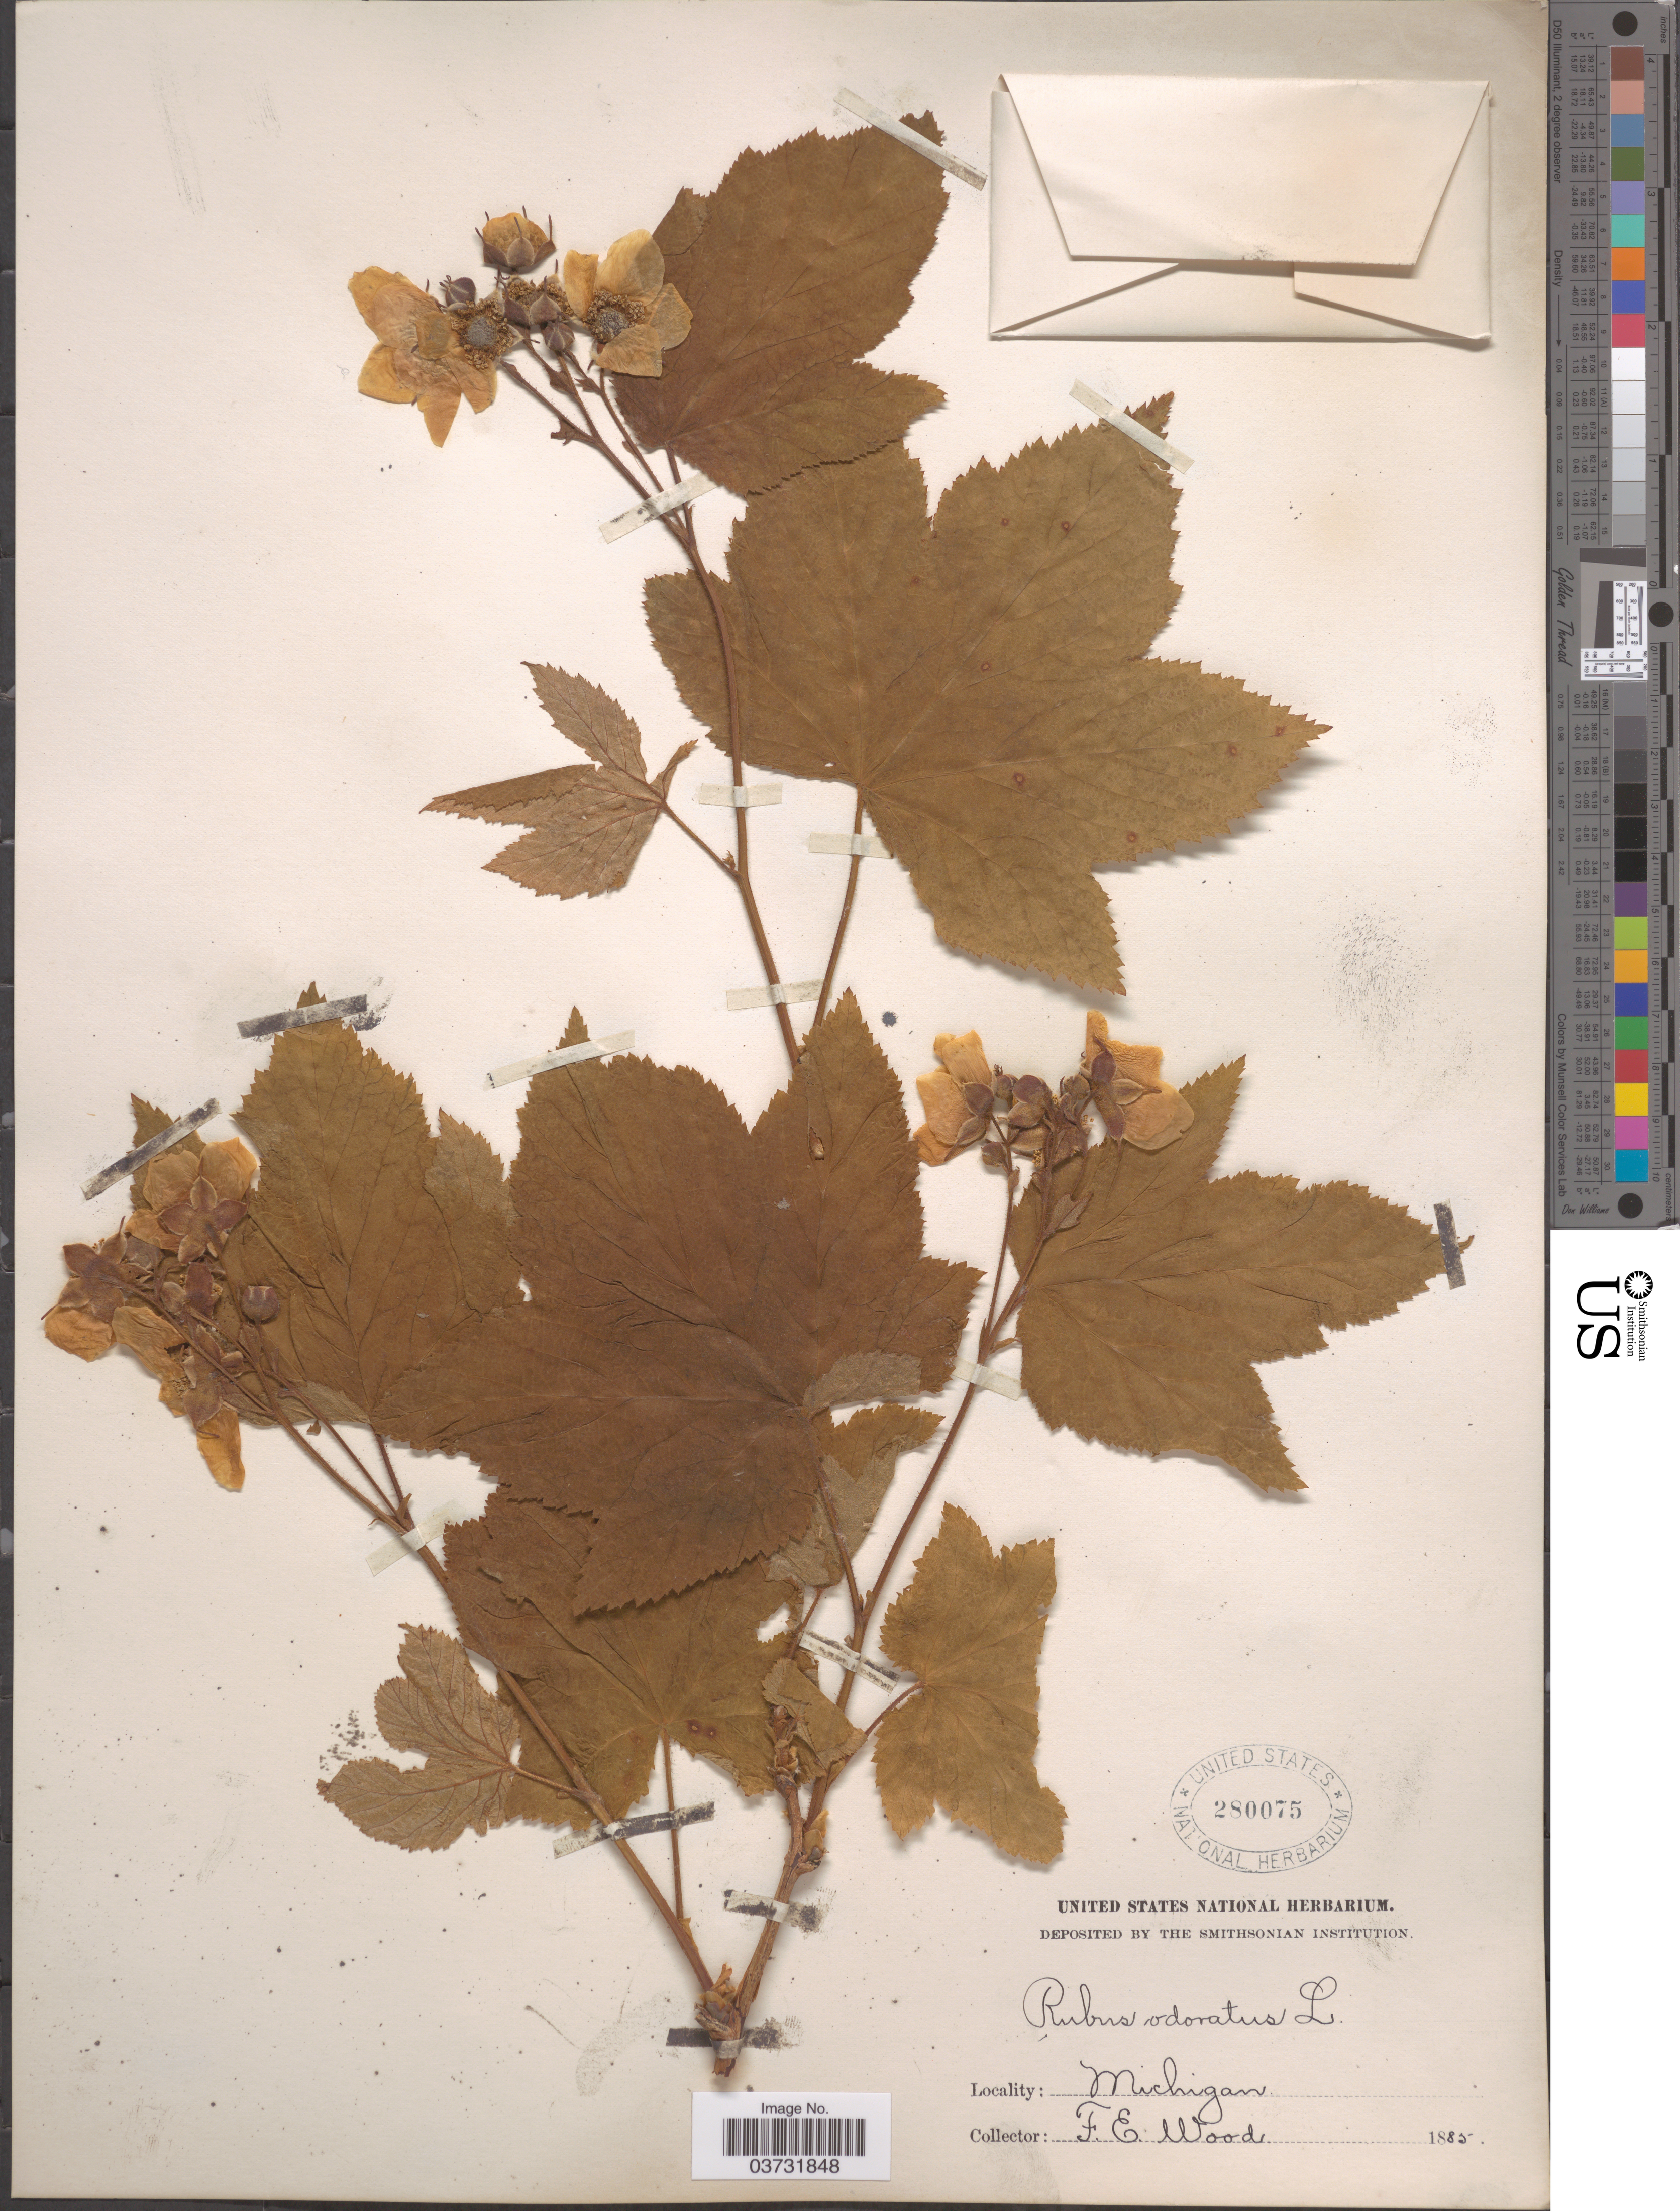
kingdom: Plantae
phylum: Tracheophyta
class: Magnoliopsida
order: Rosales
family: Rosaceae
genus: Rubus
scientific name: Rubus odoratus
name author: L.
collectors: F. Wood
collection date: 1885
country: United States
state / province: Michigan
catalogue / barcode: US 280075